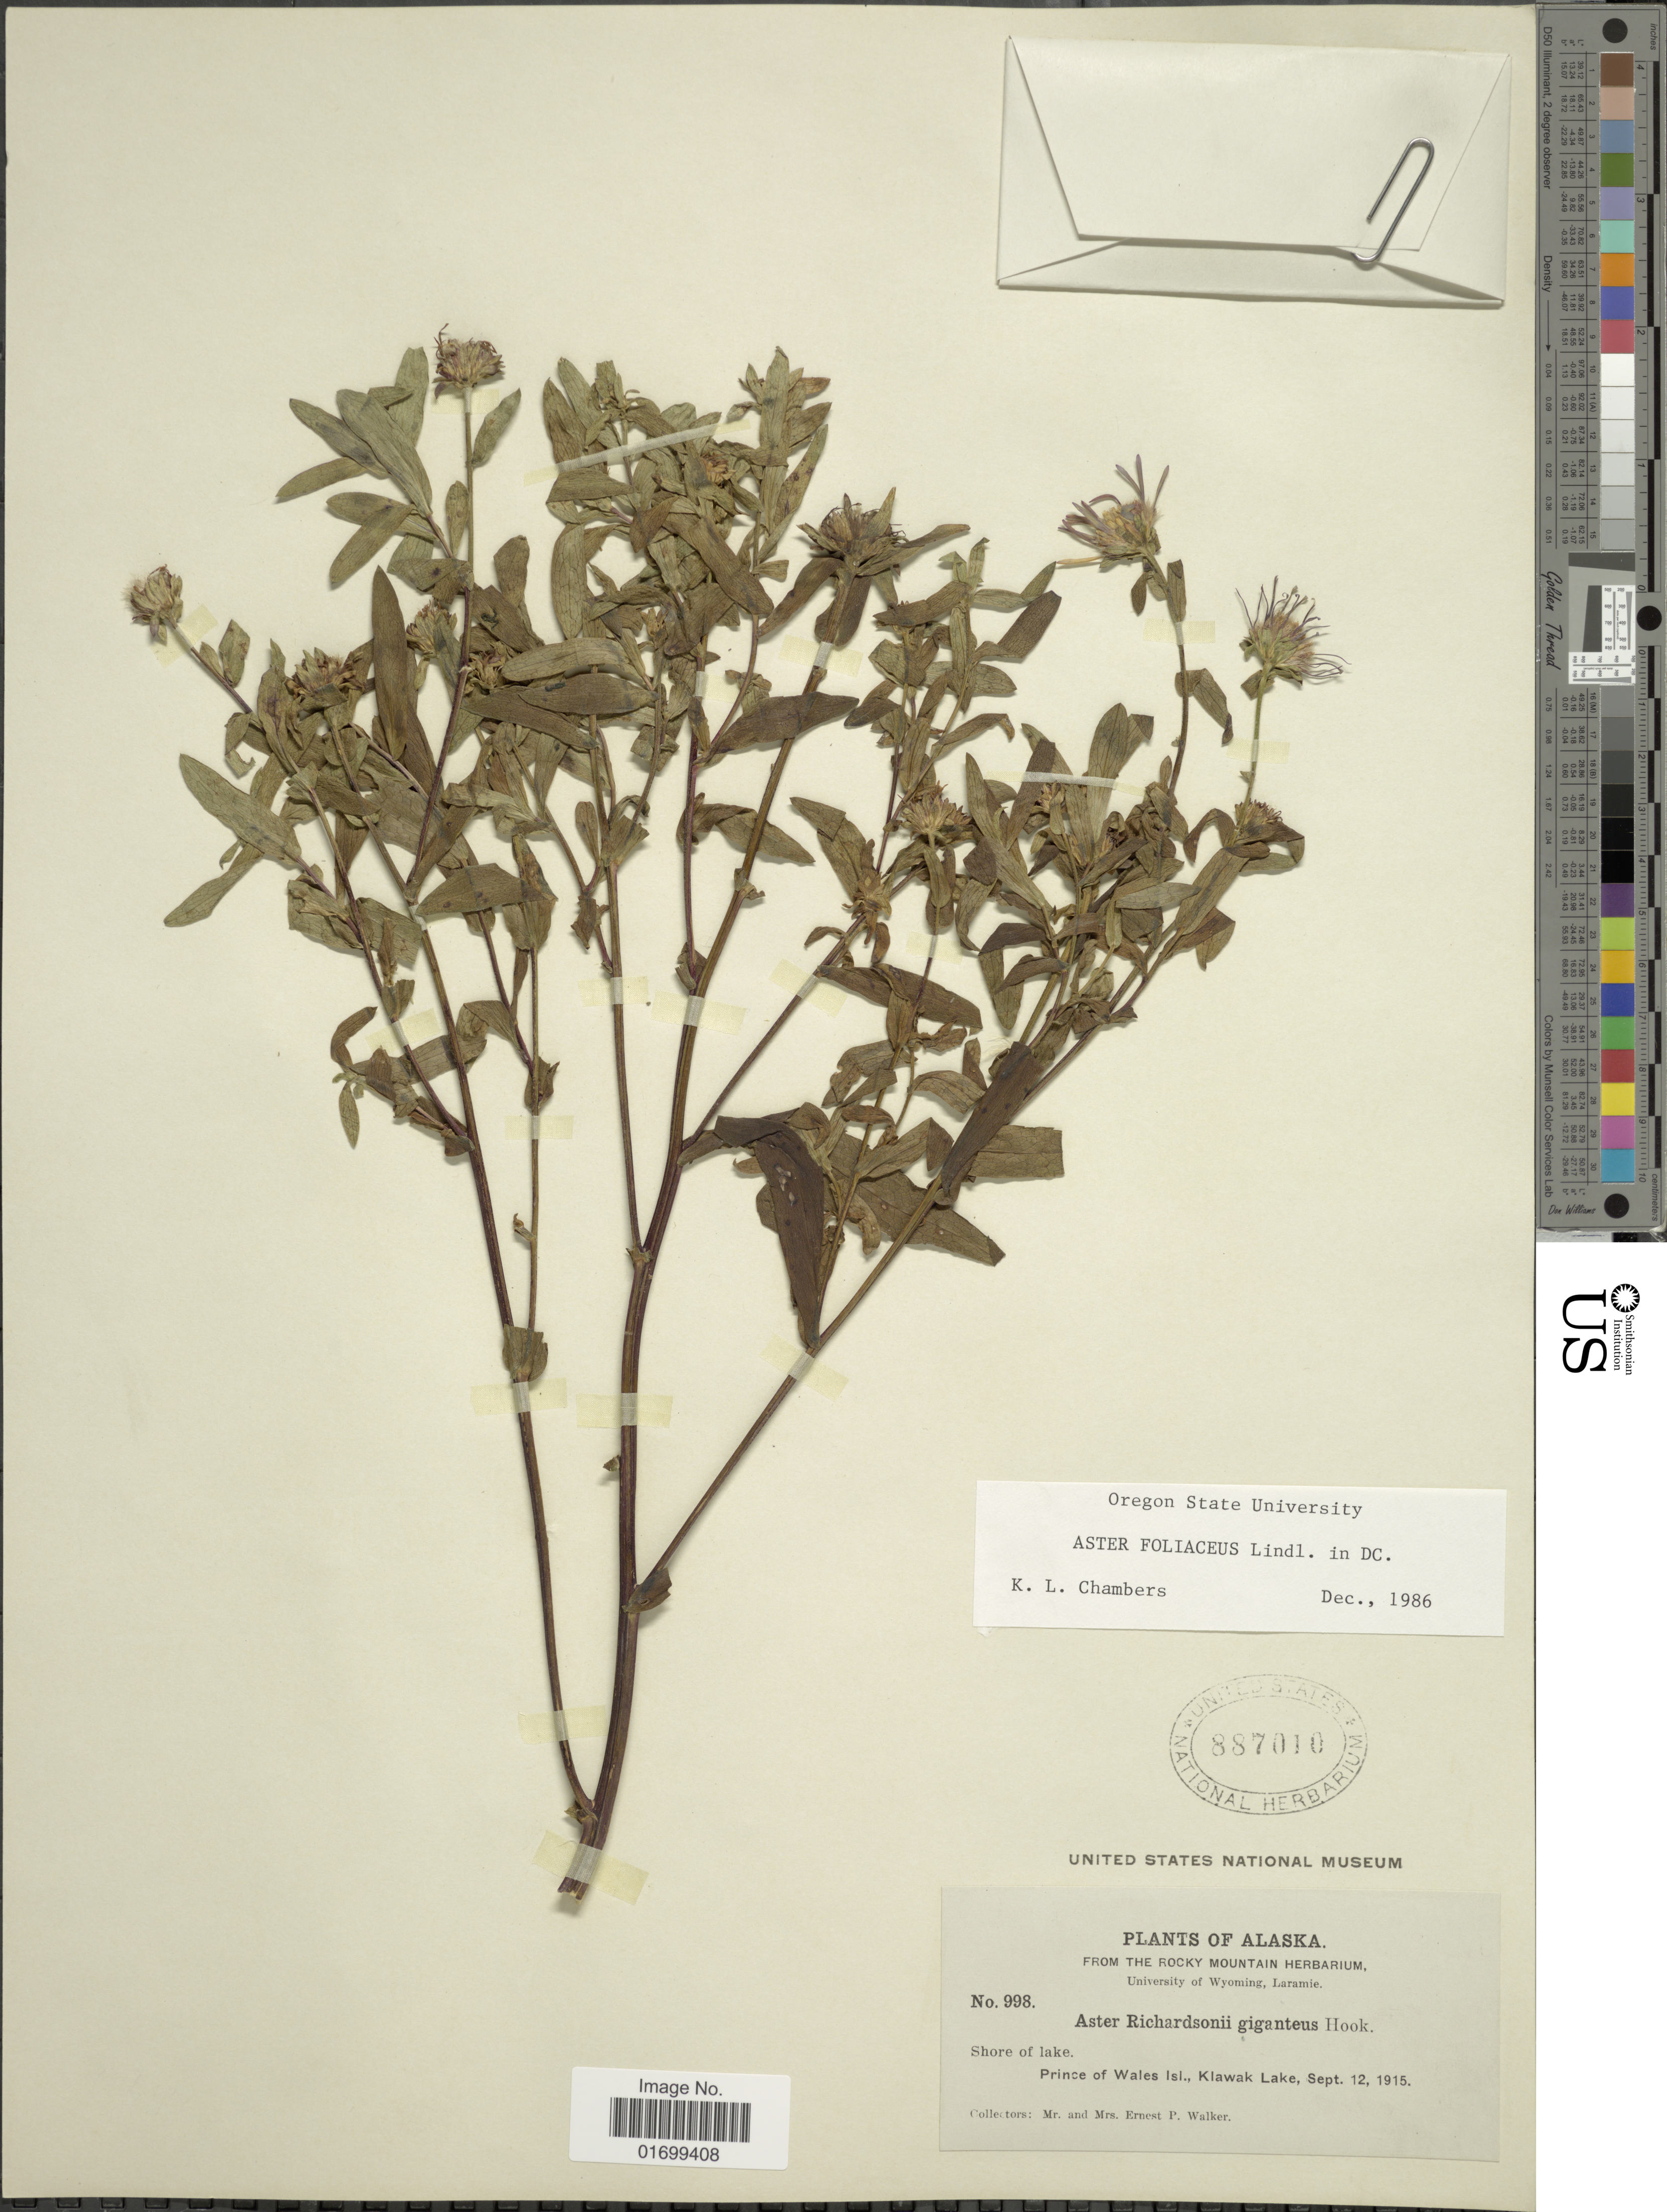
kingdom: Plantae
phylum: Tracheophyta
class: Magnoliopsida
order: Asterales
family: Asteraceae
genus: Symphyotrichum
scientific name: Symphyotrichum foliaceum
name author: (Lindl. ex DC.) G.L. Nesom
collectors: E. P. Walker & E. Walker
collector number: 998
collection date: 1915-09-12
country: United States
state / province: Alaska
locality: Shore of lake, Prince of Wales Isl., Klawak Lake.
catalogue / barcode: US 887010